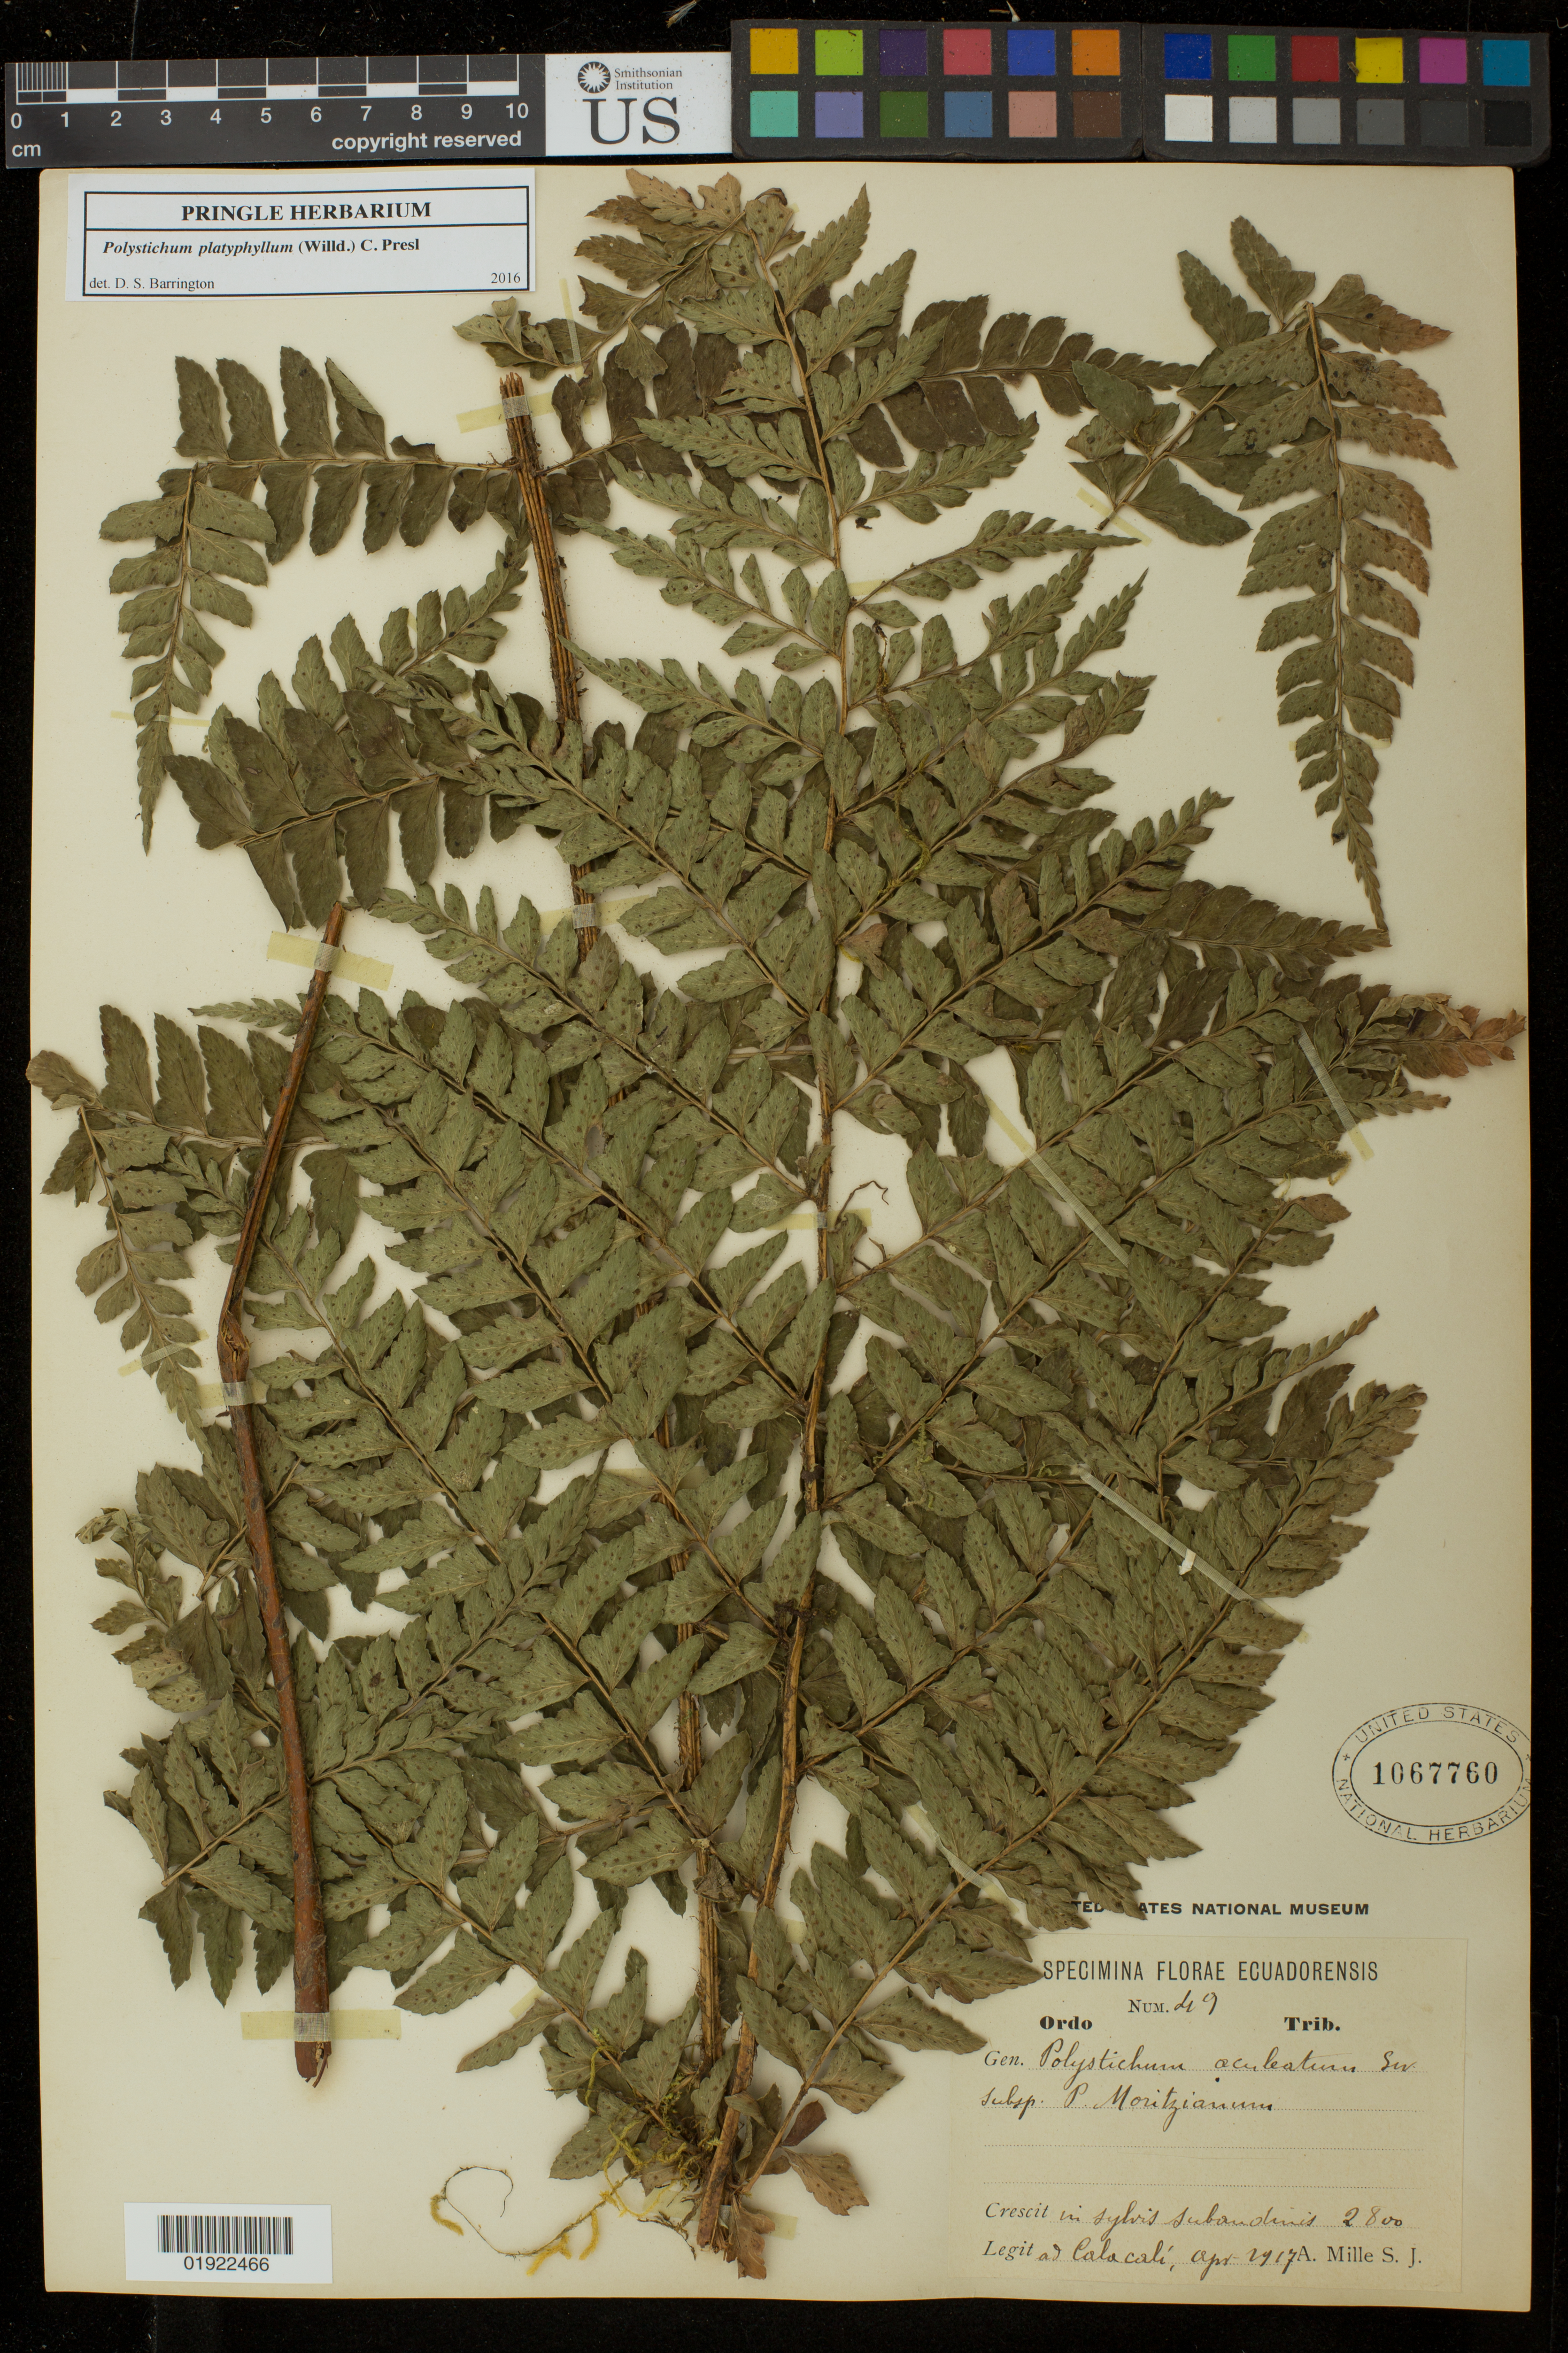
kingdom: Plantae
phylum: Tracheophyta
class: Polypodiopsida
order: Polypodiales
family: Dryopteridaceae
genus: Polystichum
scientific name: Polystichum platyphyllum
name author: (Willd.) C. Presl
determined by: Barrington, D. S., Curator (VT), University of Vermont (UNITED STATES)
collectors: A. Mille S.J.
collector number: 49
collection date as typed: Apr 1917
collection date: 1917-04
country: Ecuador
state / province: Pichincha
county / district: Quito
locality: Calacali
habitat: in sylvis subanolinis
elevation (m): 2800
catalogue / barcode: US 1067760